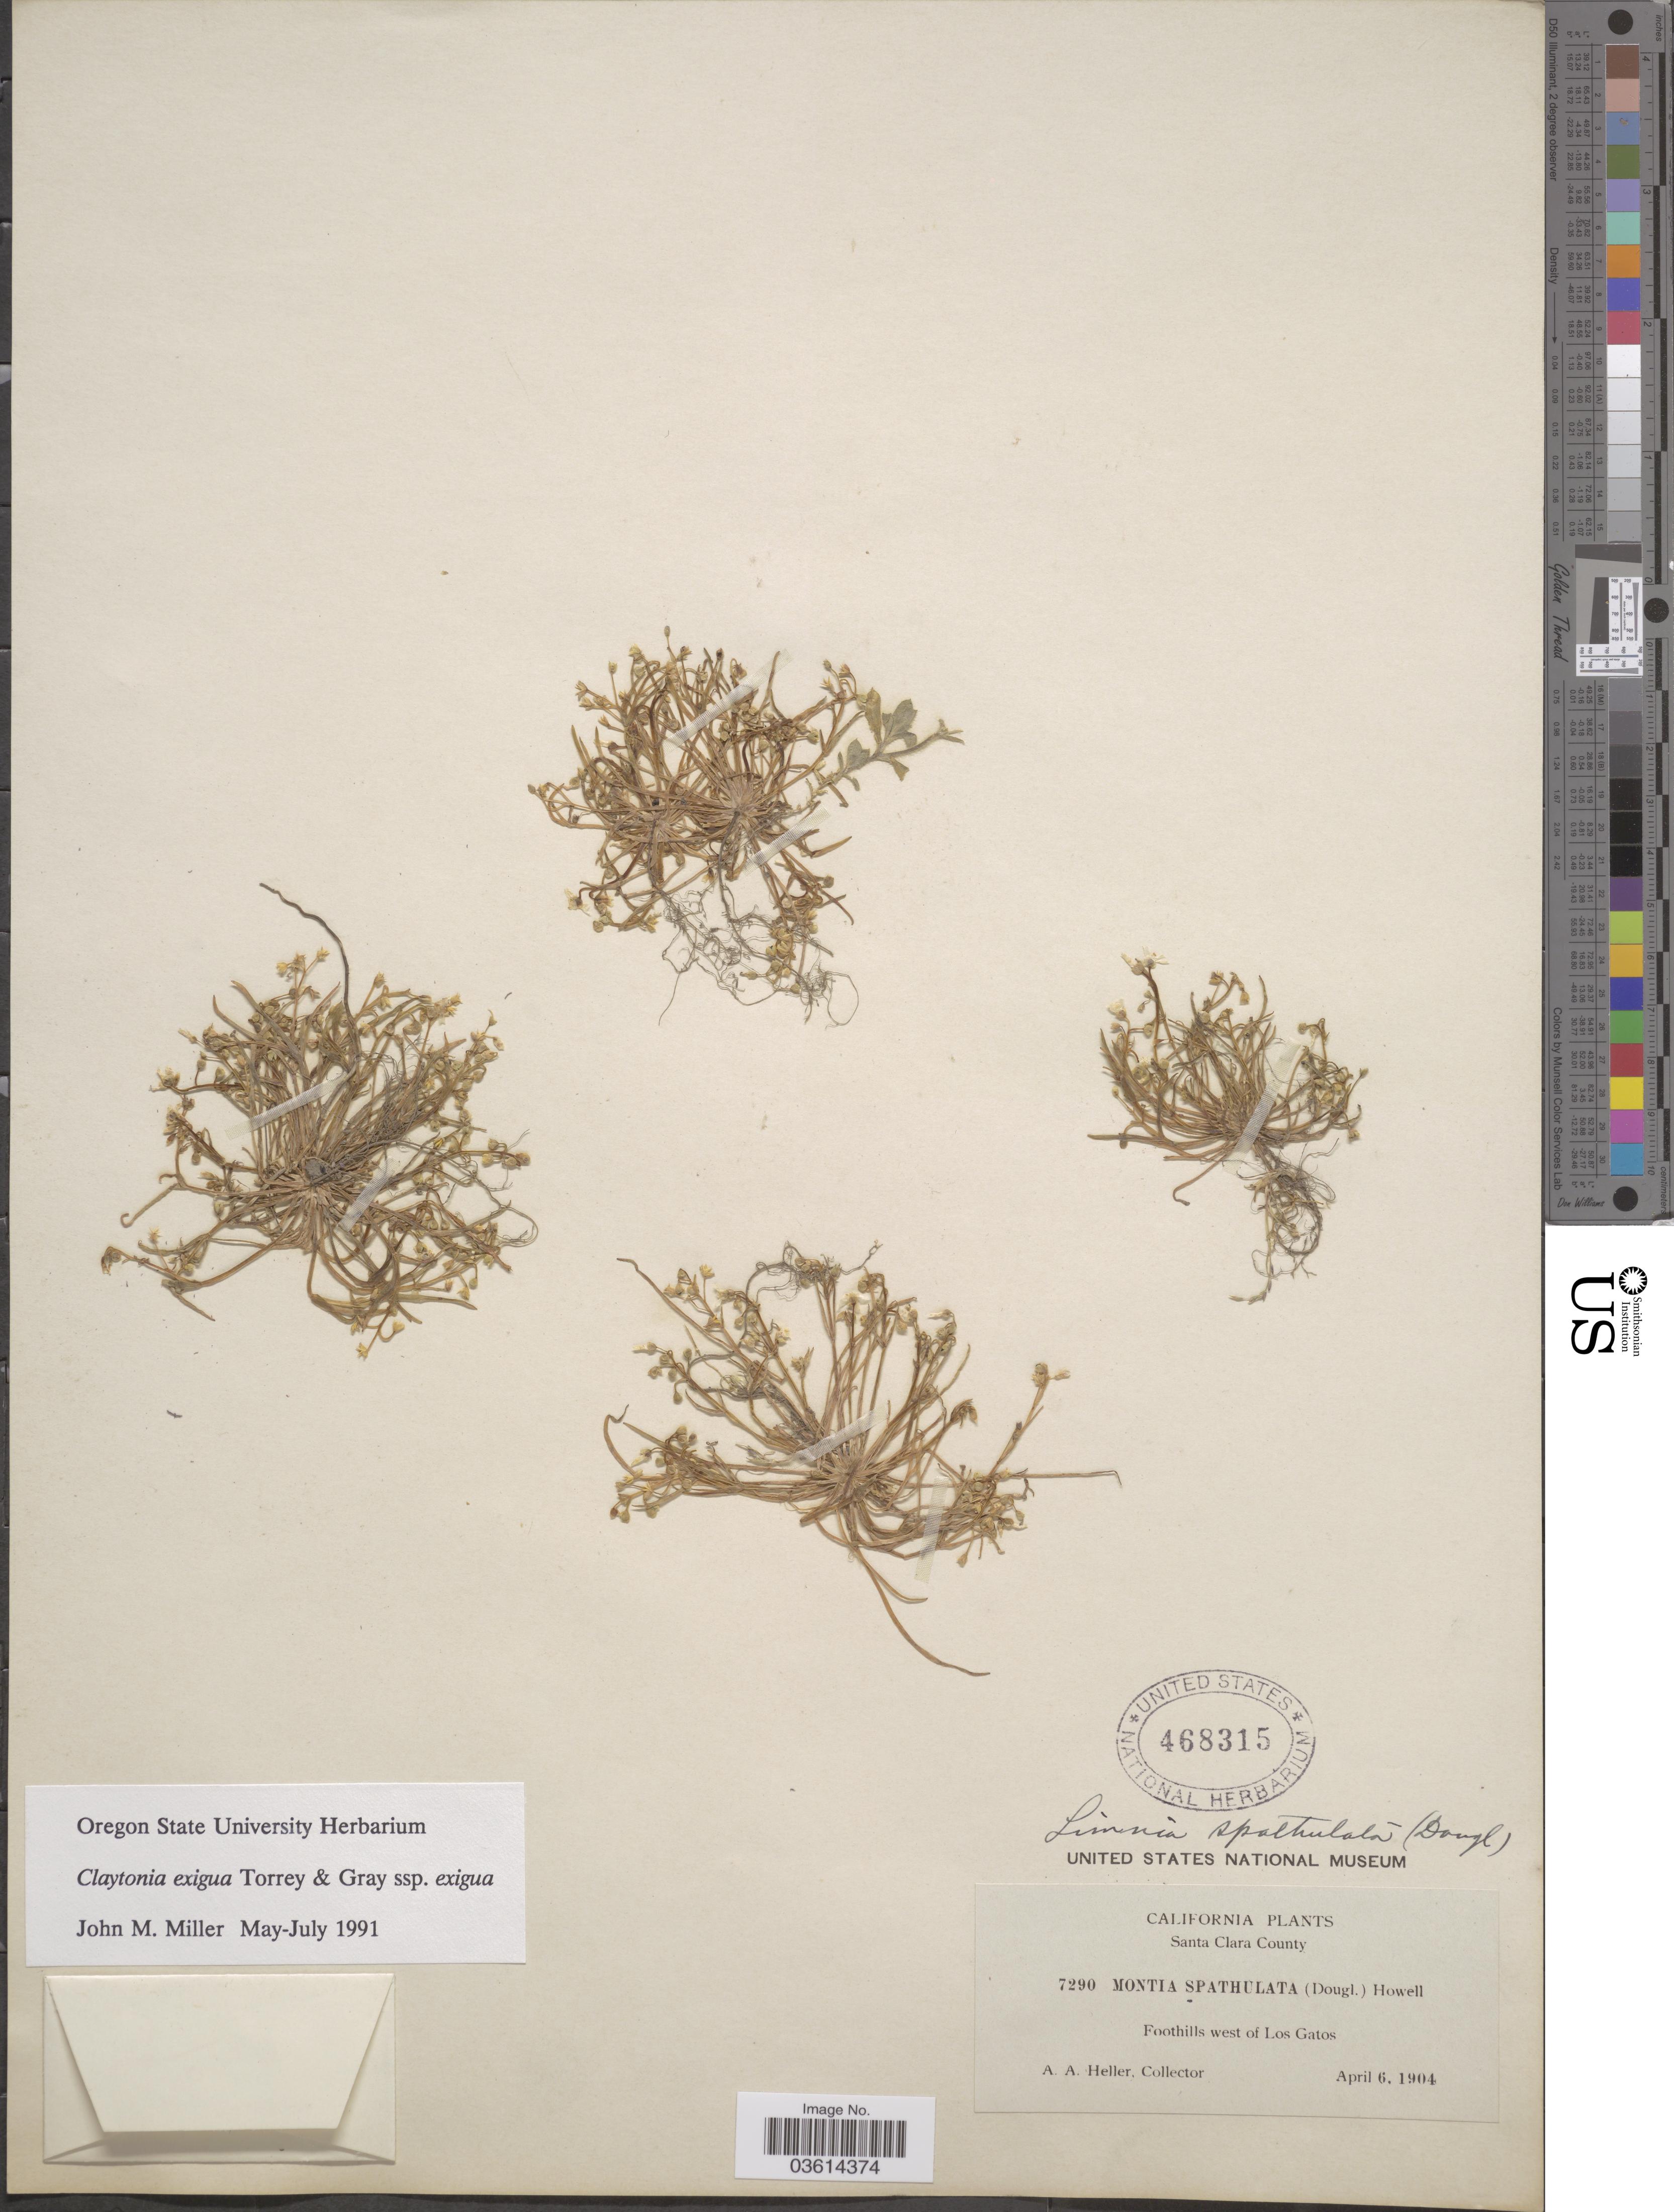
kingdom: Plantae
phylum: Tracheophyta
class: Magnoliopsida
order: Caryophyllales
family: Montiaceae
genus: Claytonia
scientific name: Claytonia exigua subsp. exigua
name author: (Douglas) Torr. & A. Gray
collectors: A. A. Heller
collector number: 7290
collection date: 1904-04-06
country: United States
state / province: California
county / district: Santa Clara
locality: Santa Clara County. Foothills west of Los Gatos.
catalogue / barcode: US 468315